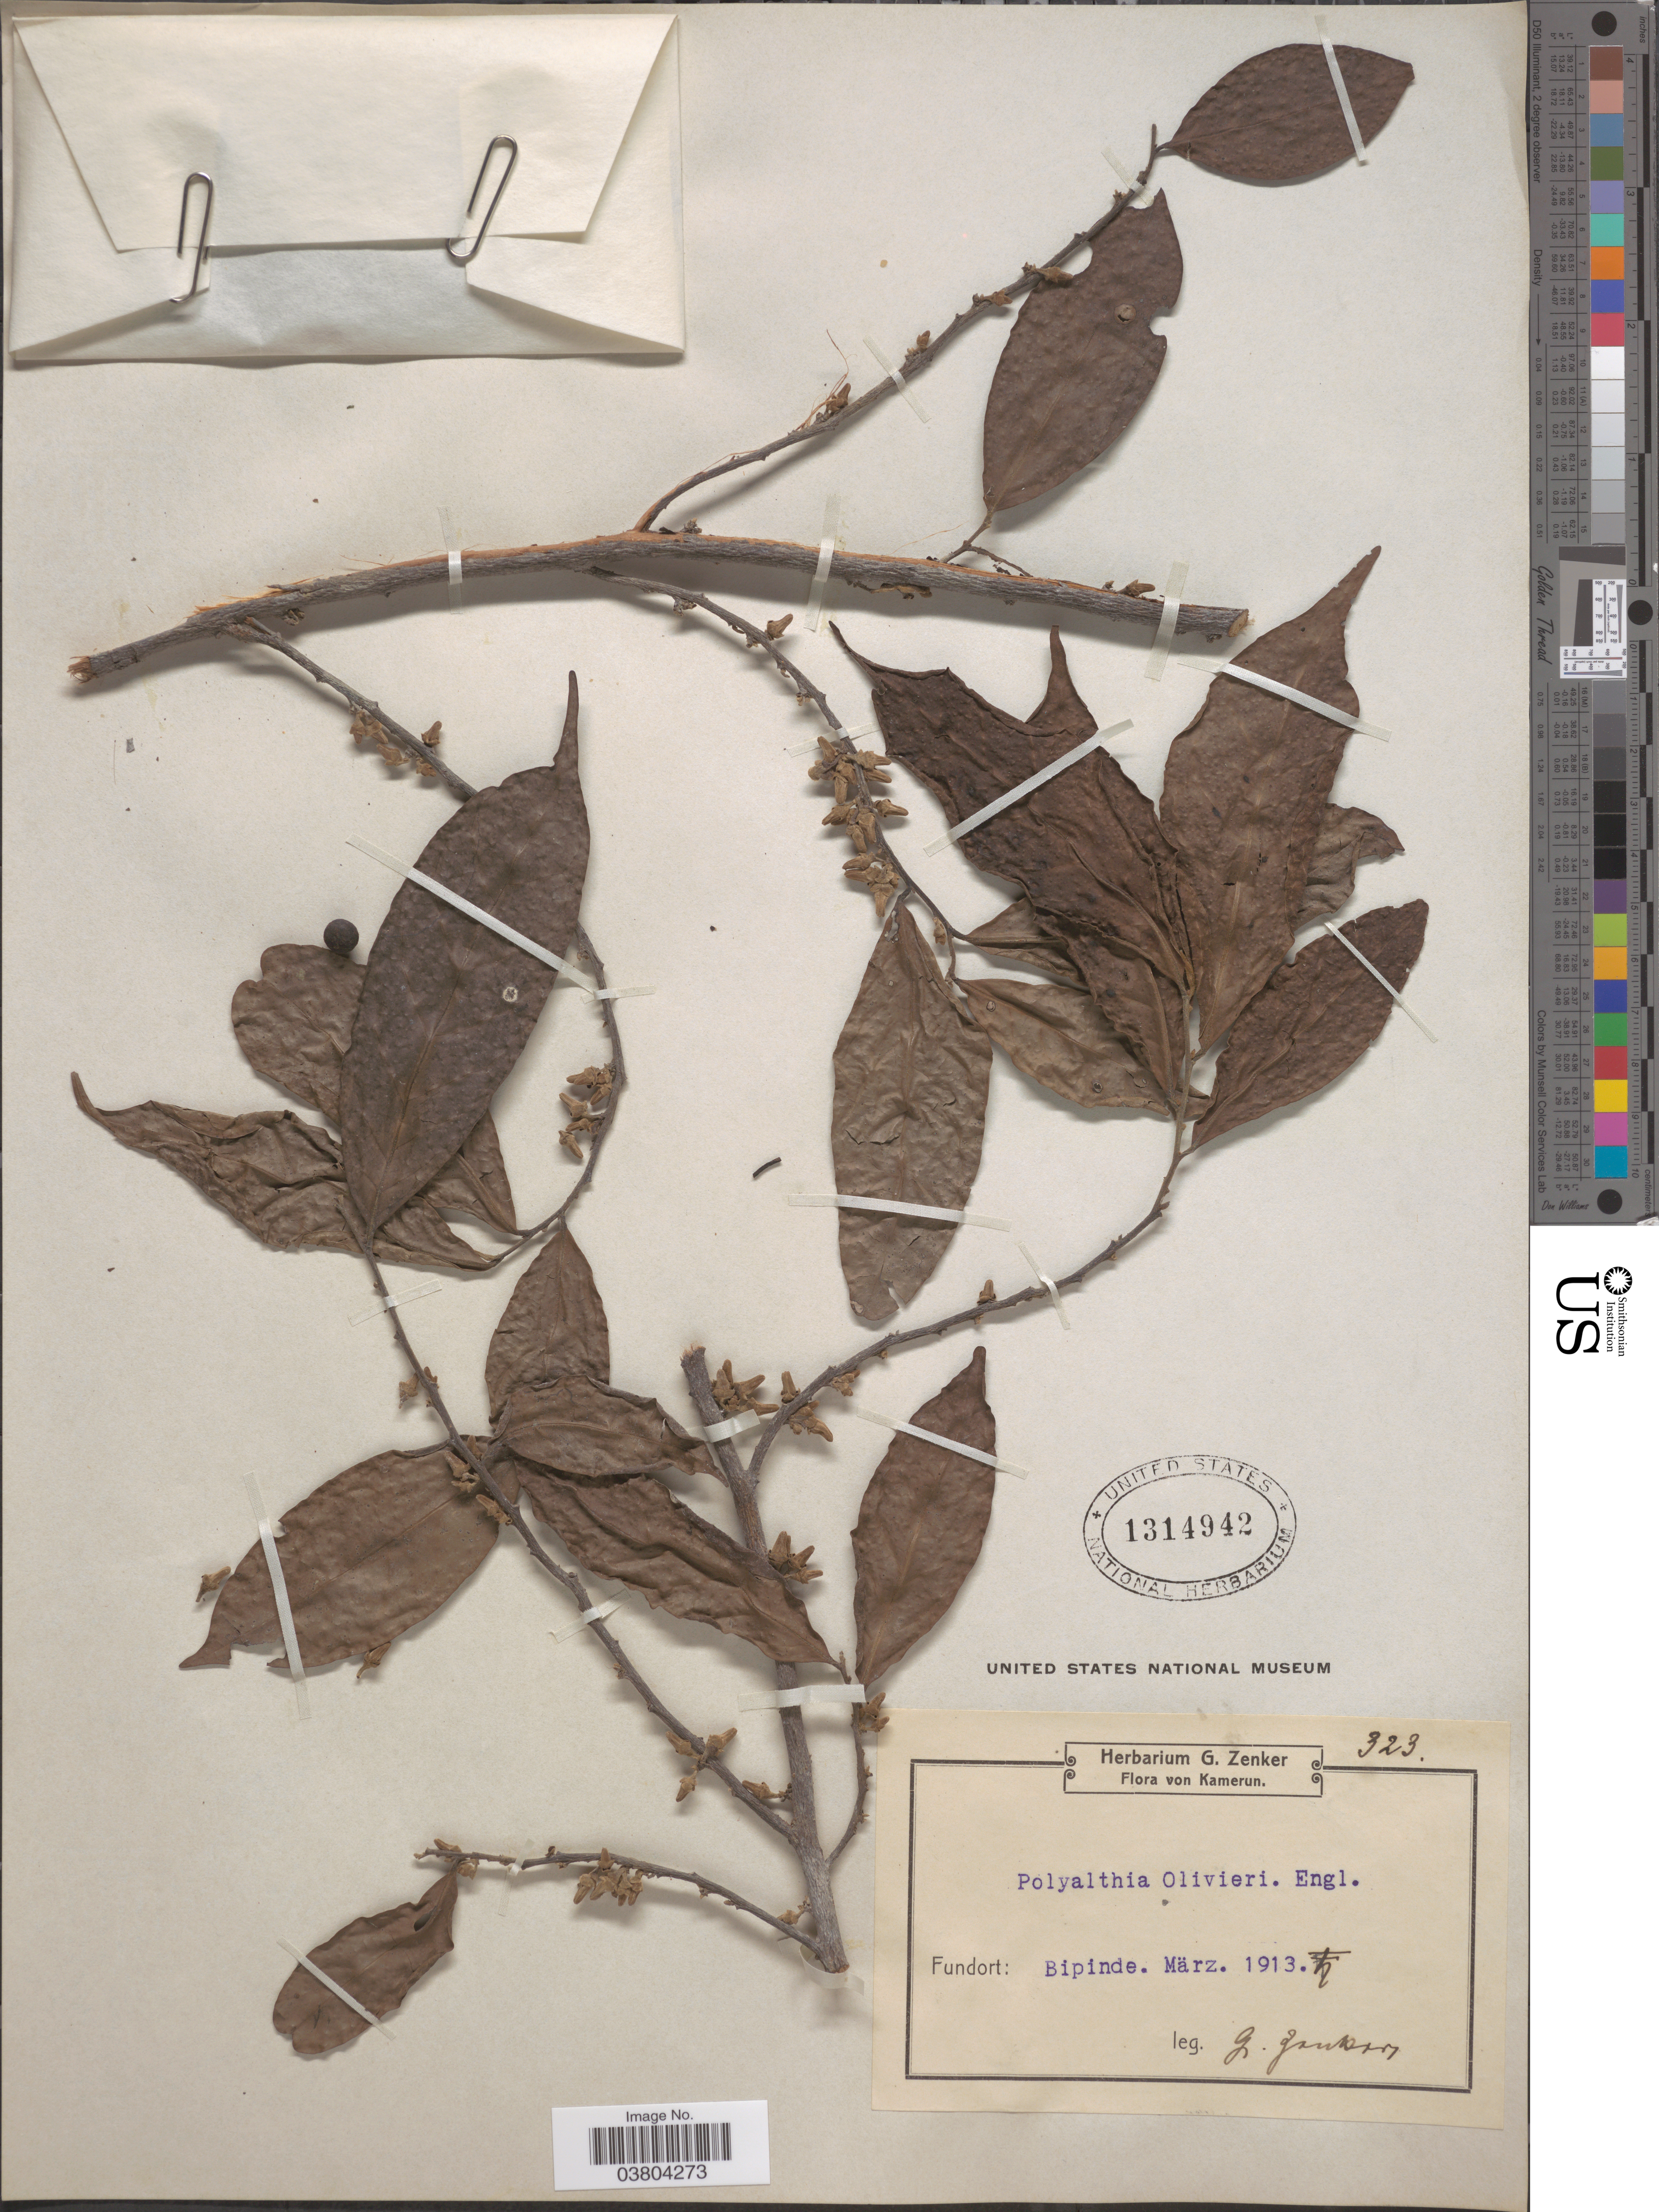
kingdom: Plantae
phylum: Tracheophyta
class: Magnoliopsida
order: Magnoliales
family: Annonaceae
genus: Greenwayodendron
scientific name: Greenwayodendron suaveolens var. gabonica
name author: (Engl. & Diels) Verdc.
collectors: G. A. Zenker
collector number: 323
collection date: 1913-03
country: Cameroon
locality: Fundort: Bipinde.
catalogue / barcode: US 1314942